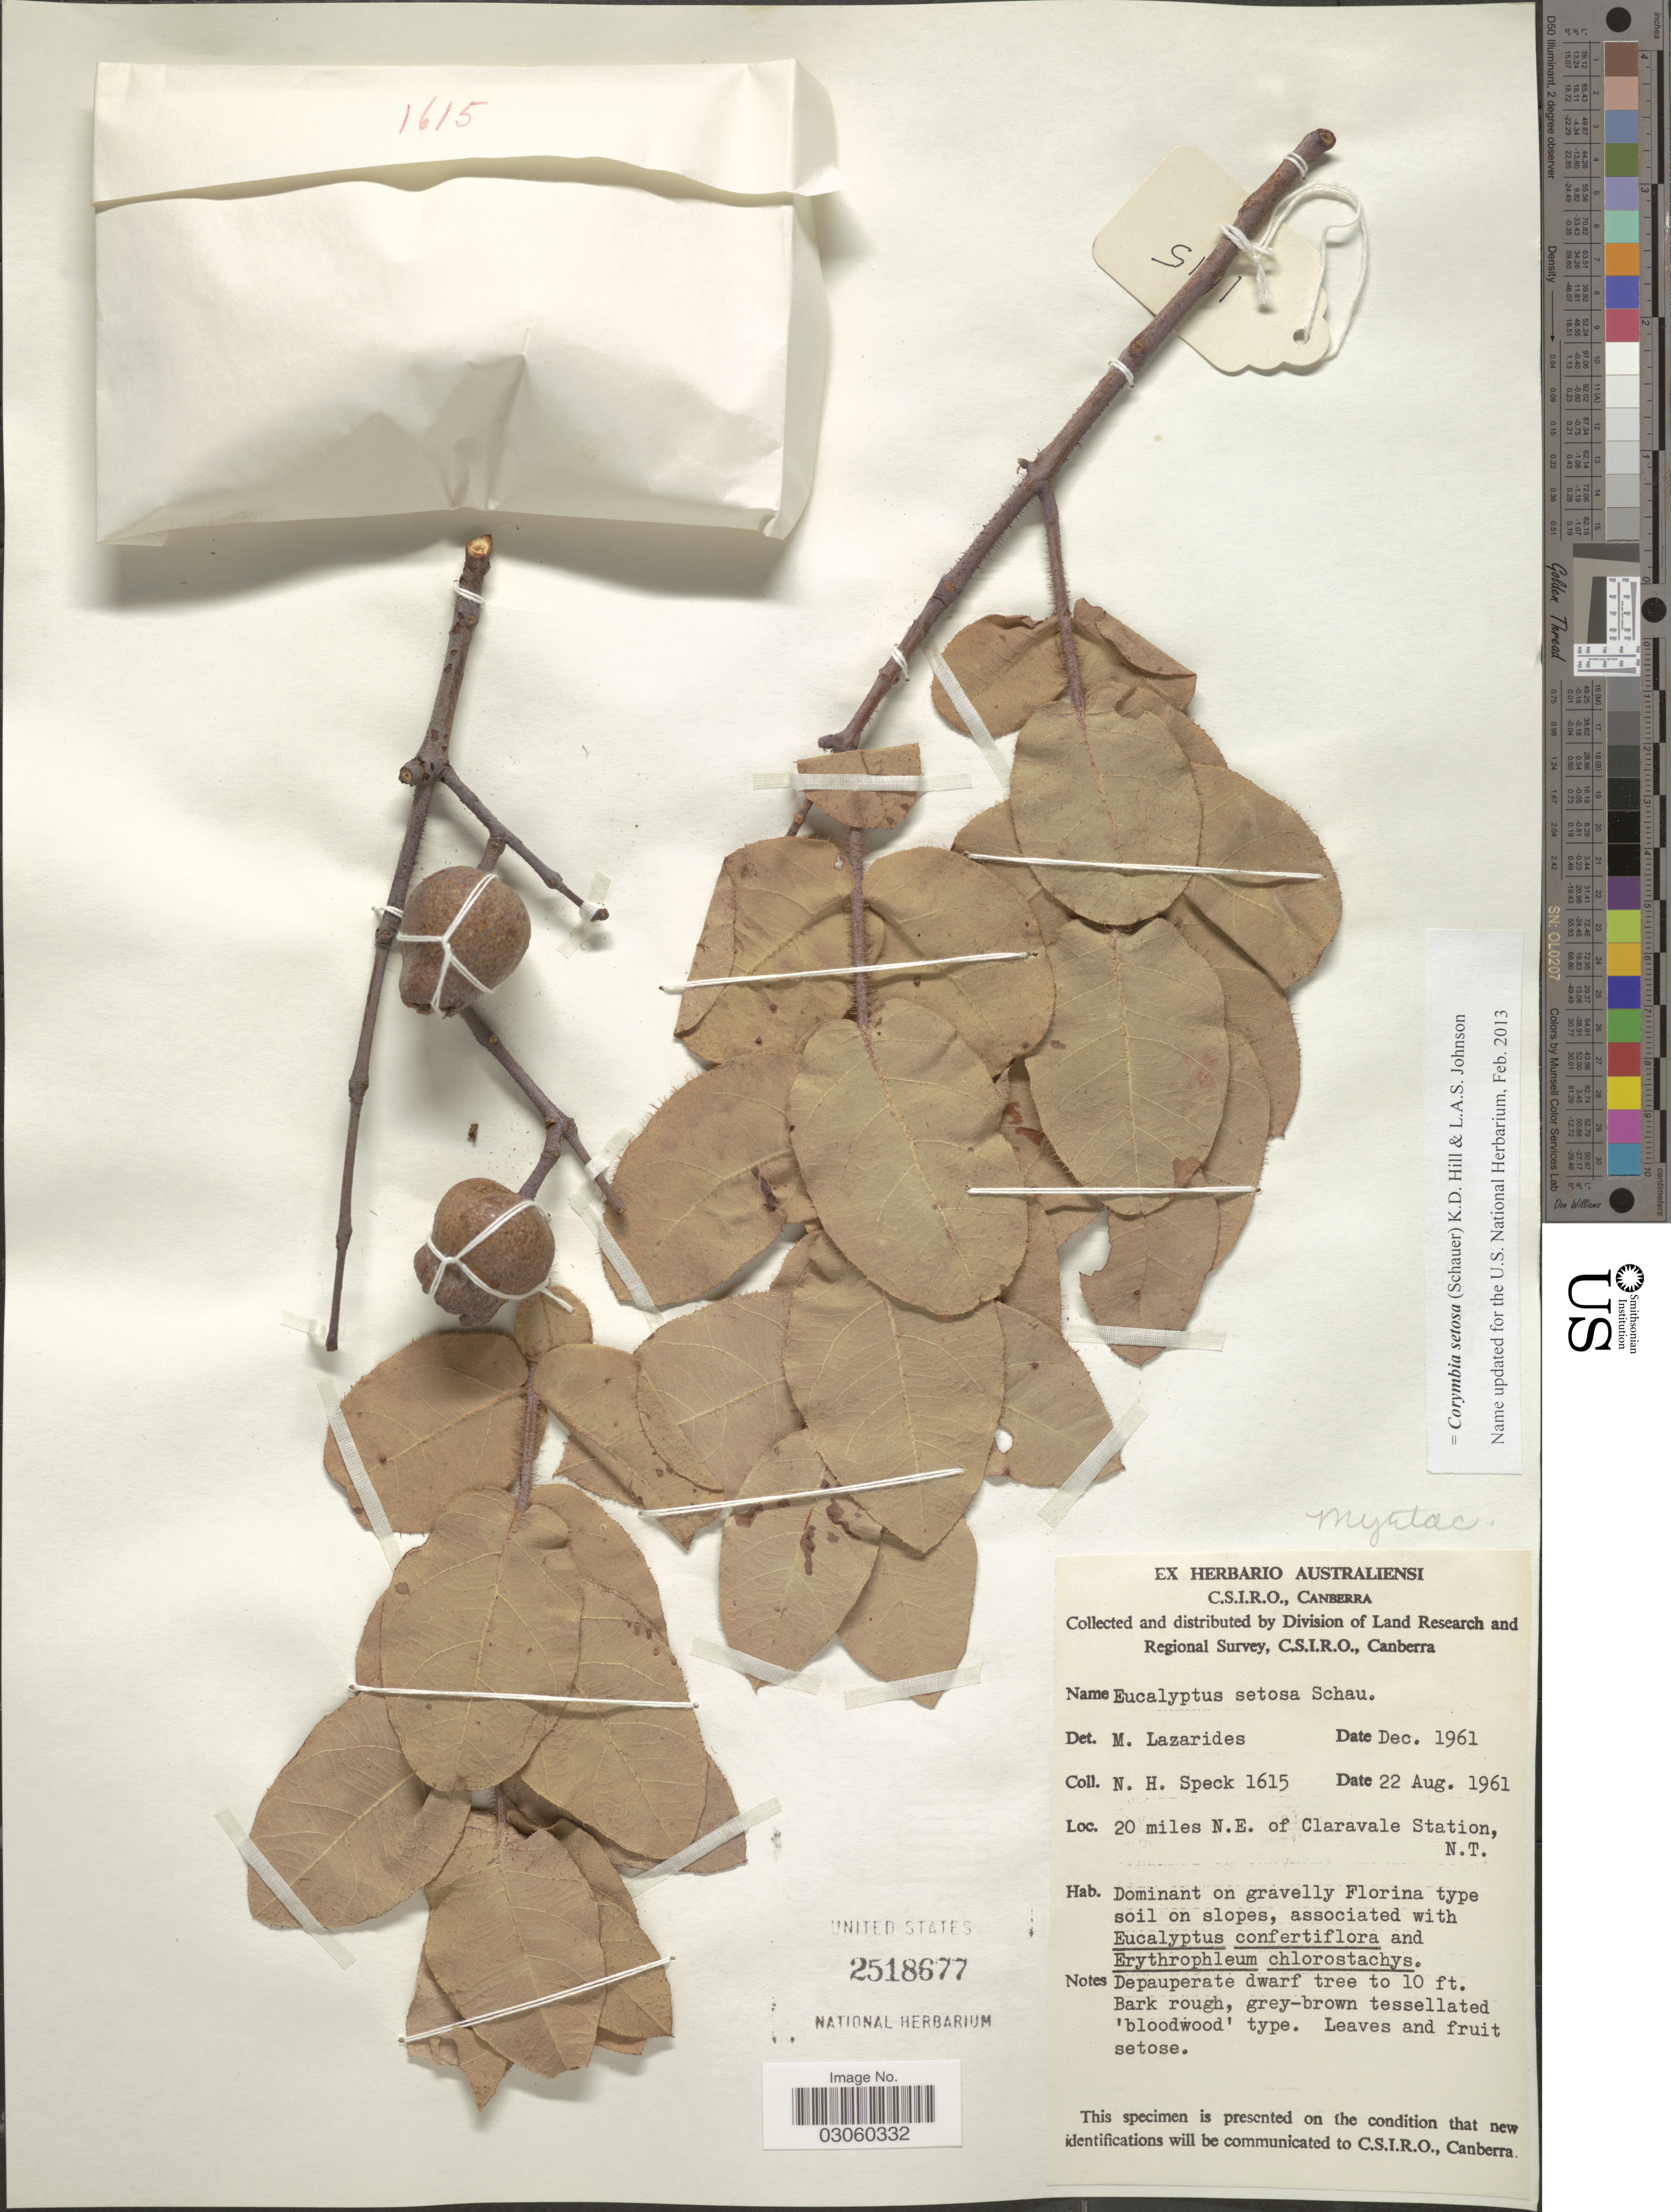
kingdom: Plantae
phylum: Tracheophyta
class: Magnoliopsida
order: Myrtales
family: Myrtaceae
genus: Corymbia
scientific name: Corymbia setosa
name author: (Schauer) K.D. Hill & L.A.S. Johnson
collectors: N. Speck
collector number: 1615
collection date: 1961-08-22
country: Australia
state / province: Northern Territory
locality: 20 miles N.E. of Claravale Station, N.T.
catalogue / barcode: US 2518677